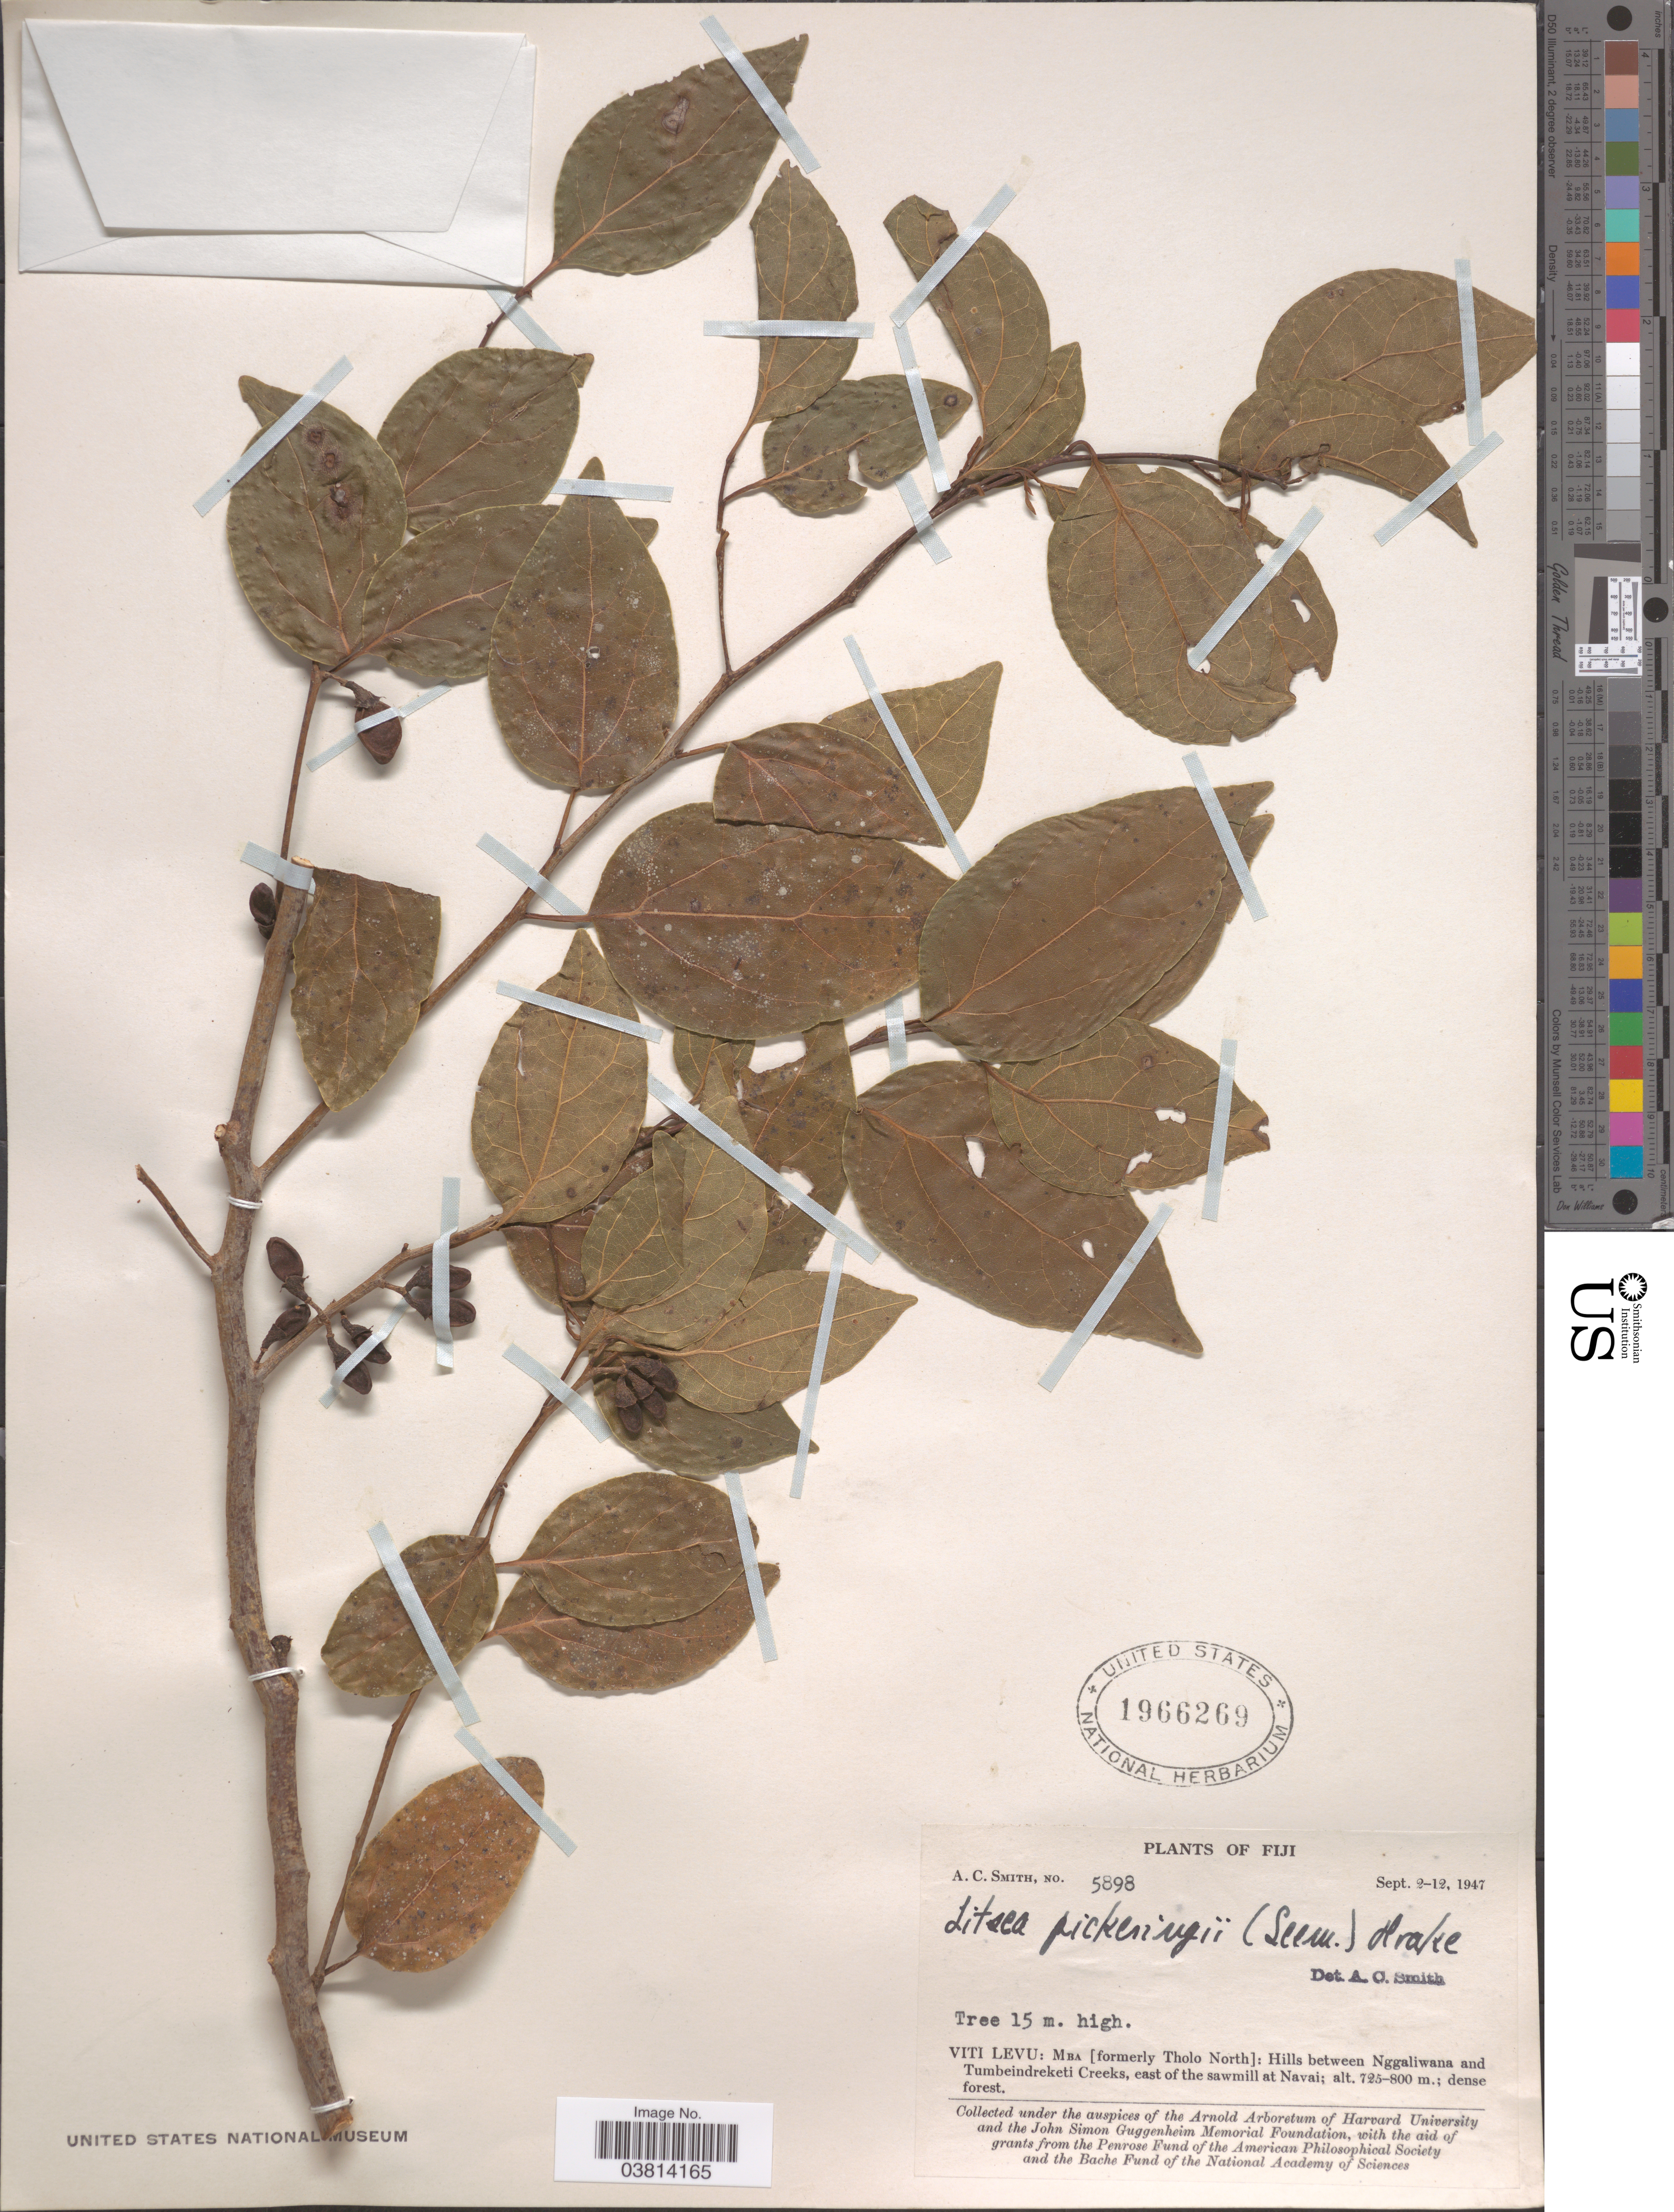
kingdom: Plantae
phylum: Tracheophyta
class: Magnoliopsida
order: Laurales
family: Lauraceae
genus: Litsea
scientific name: Litsea pickeringii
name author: Benth. & Hook. f. ex Drake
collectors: A. C. Smith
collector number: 5898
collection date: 1947-09-02/1947-09-12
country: Fiji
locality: Viti Levu: Mba [formerly Tholo North]: Hills between Nggaliwana and Tumbeindreketi Creeks, east of the sawmill at Navai.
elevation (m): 725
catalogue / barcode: US 1966269